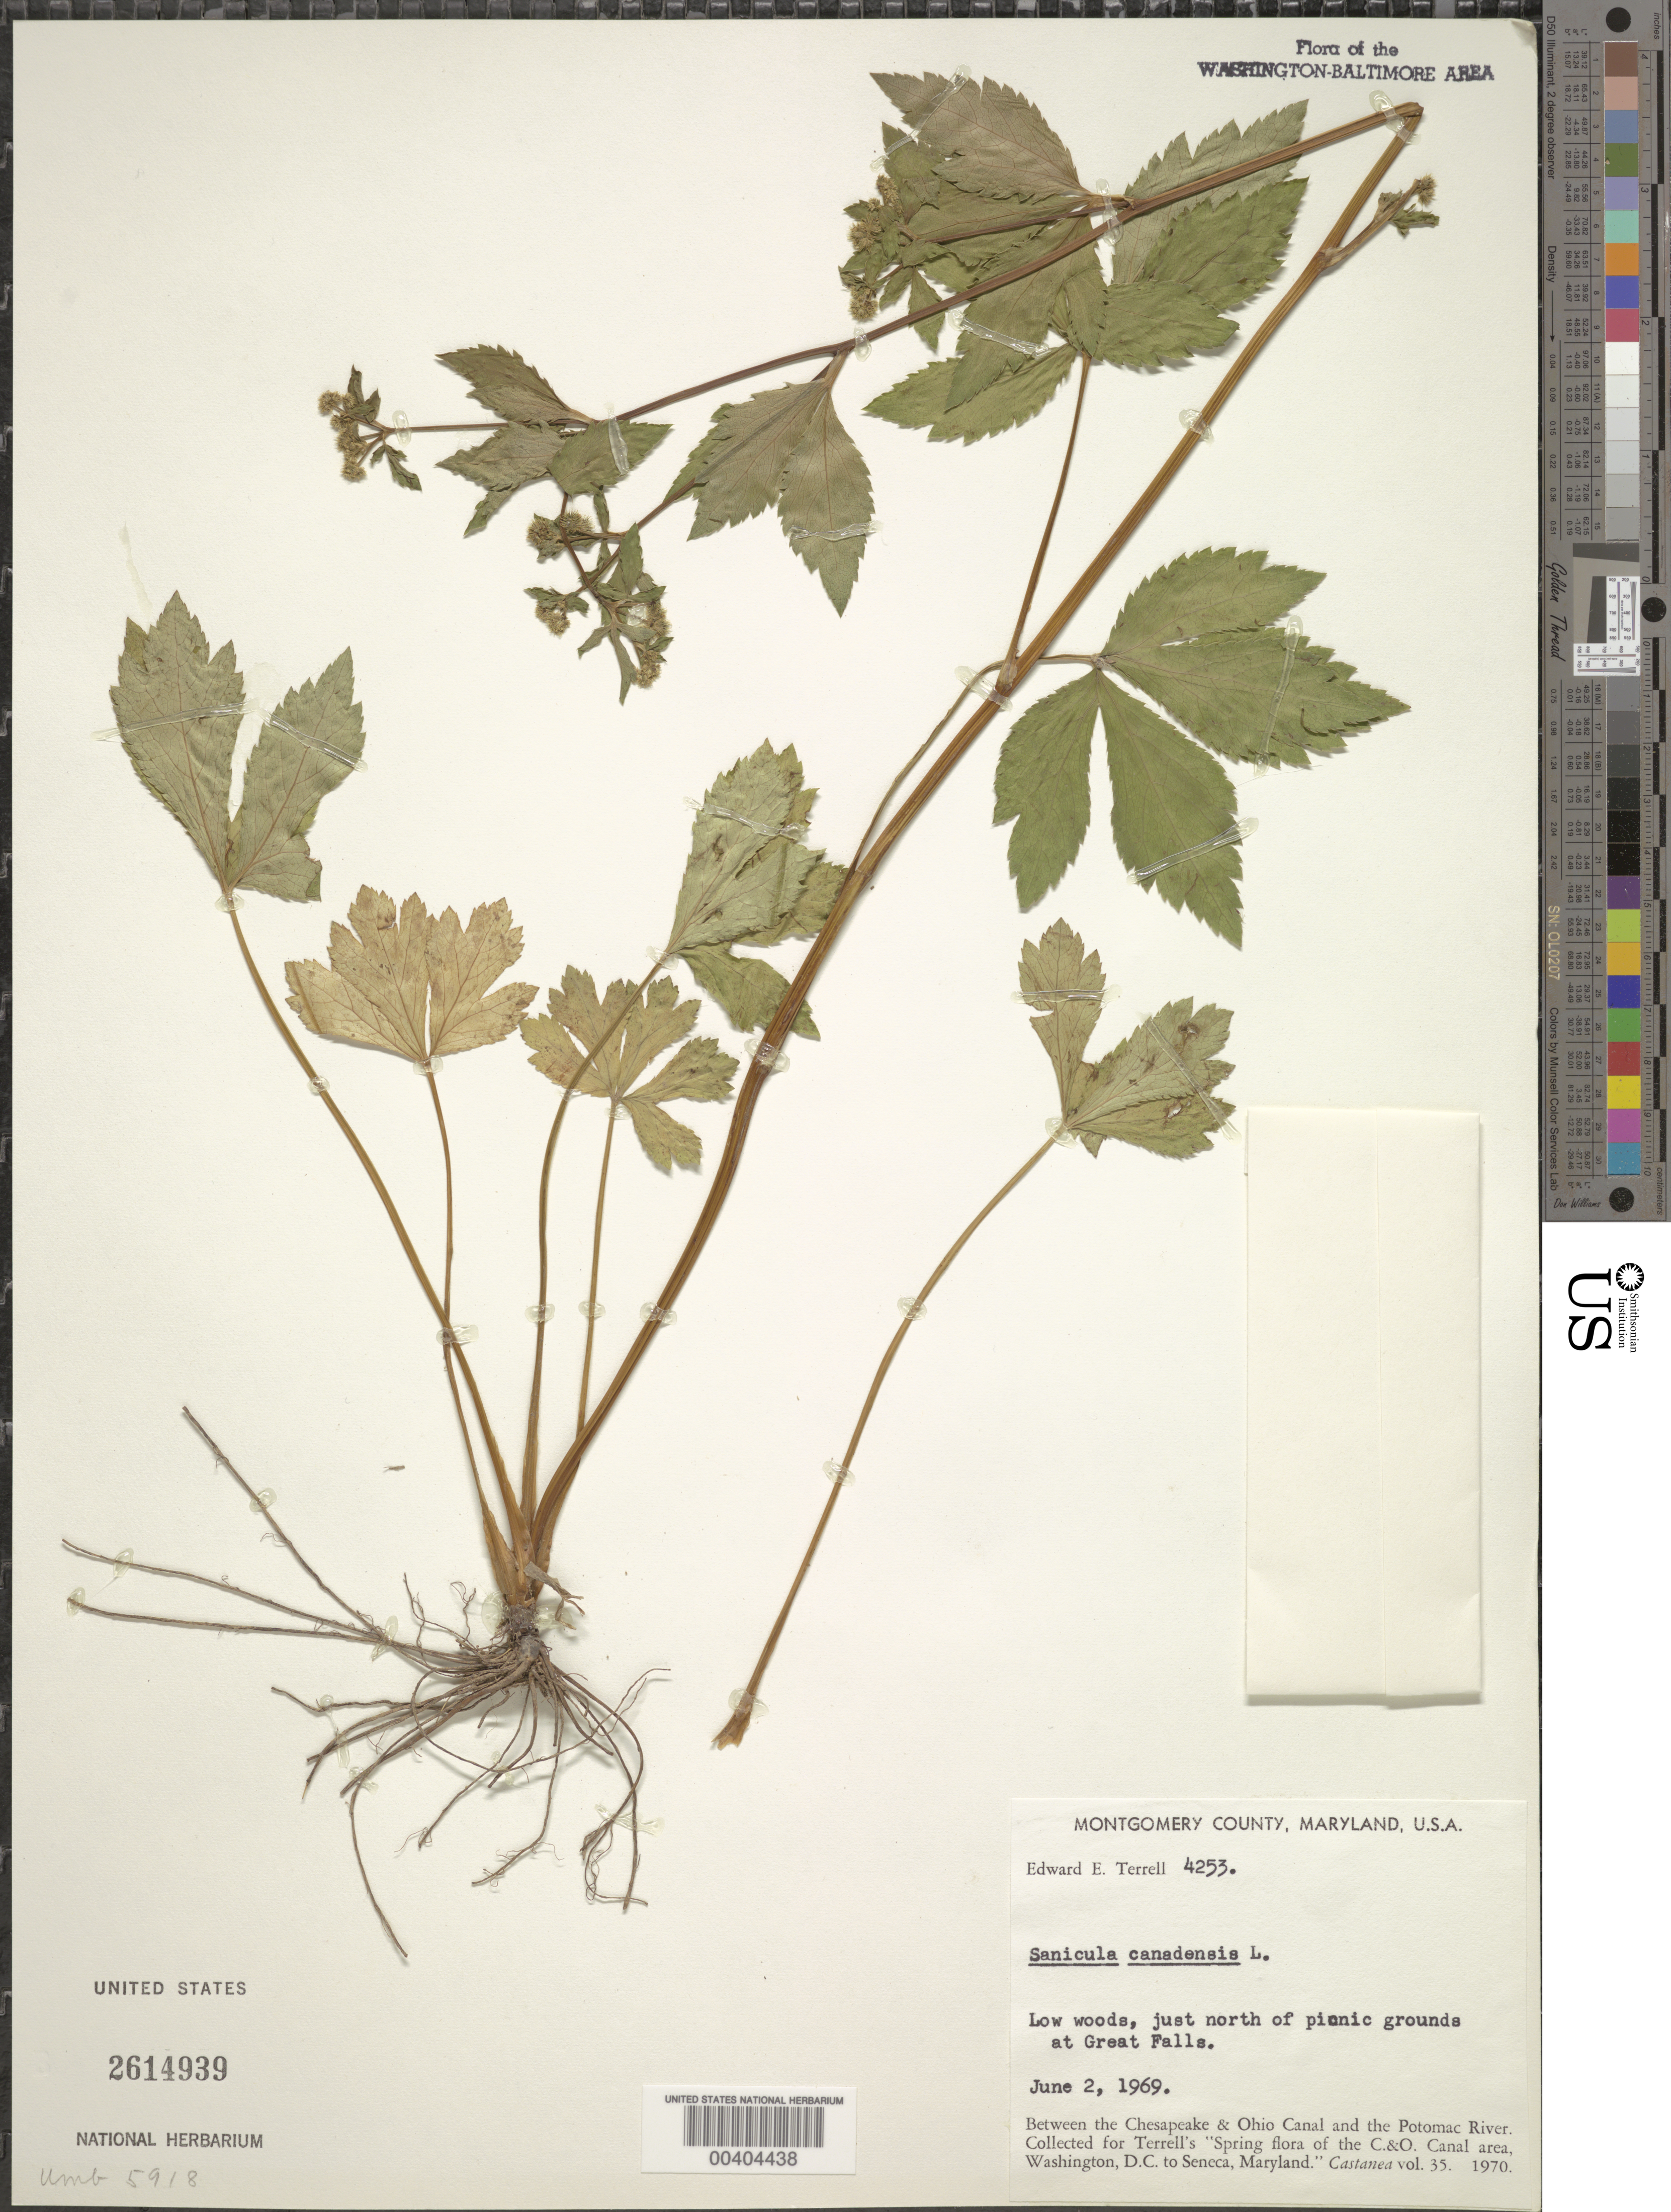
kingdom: Plantae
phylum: Tracheophyta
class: Magnoliopsida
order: Apiales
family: Apiaceae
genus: Sanicula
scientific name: Sanicula canadensis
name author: L.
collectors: E. E. Terrell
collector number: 4253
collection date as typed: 02 Jun 1969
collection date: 1969-06-02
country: United States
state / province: Maryland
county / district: Montgomery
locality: North of picnic grounds at Great Falls C. & O. Canal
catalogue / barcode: US 2614939